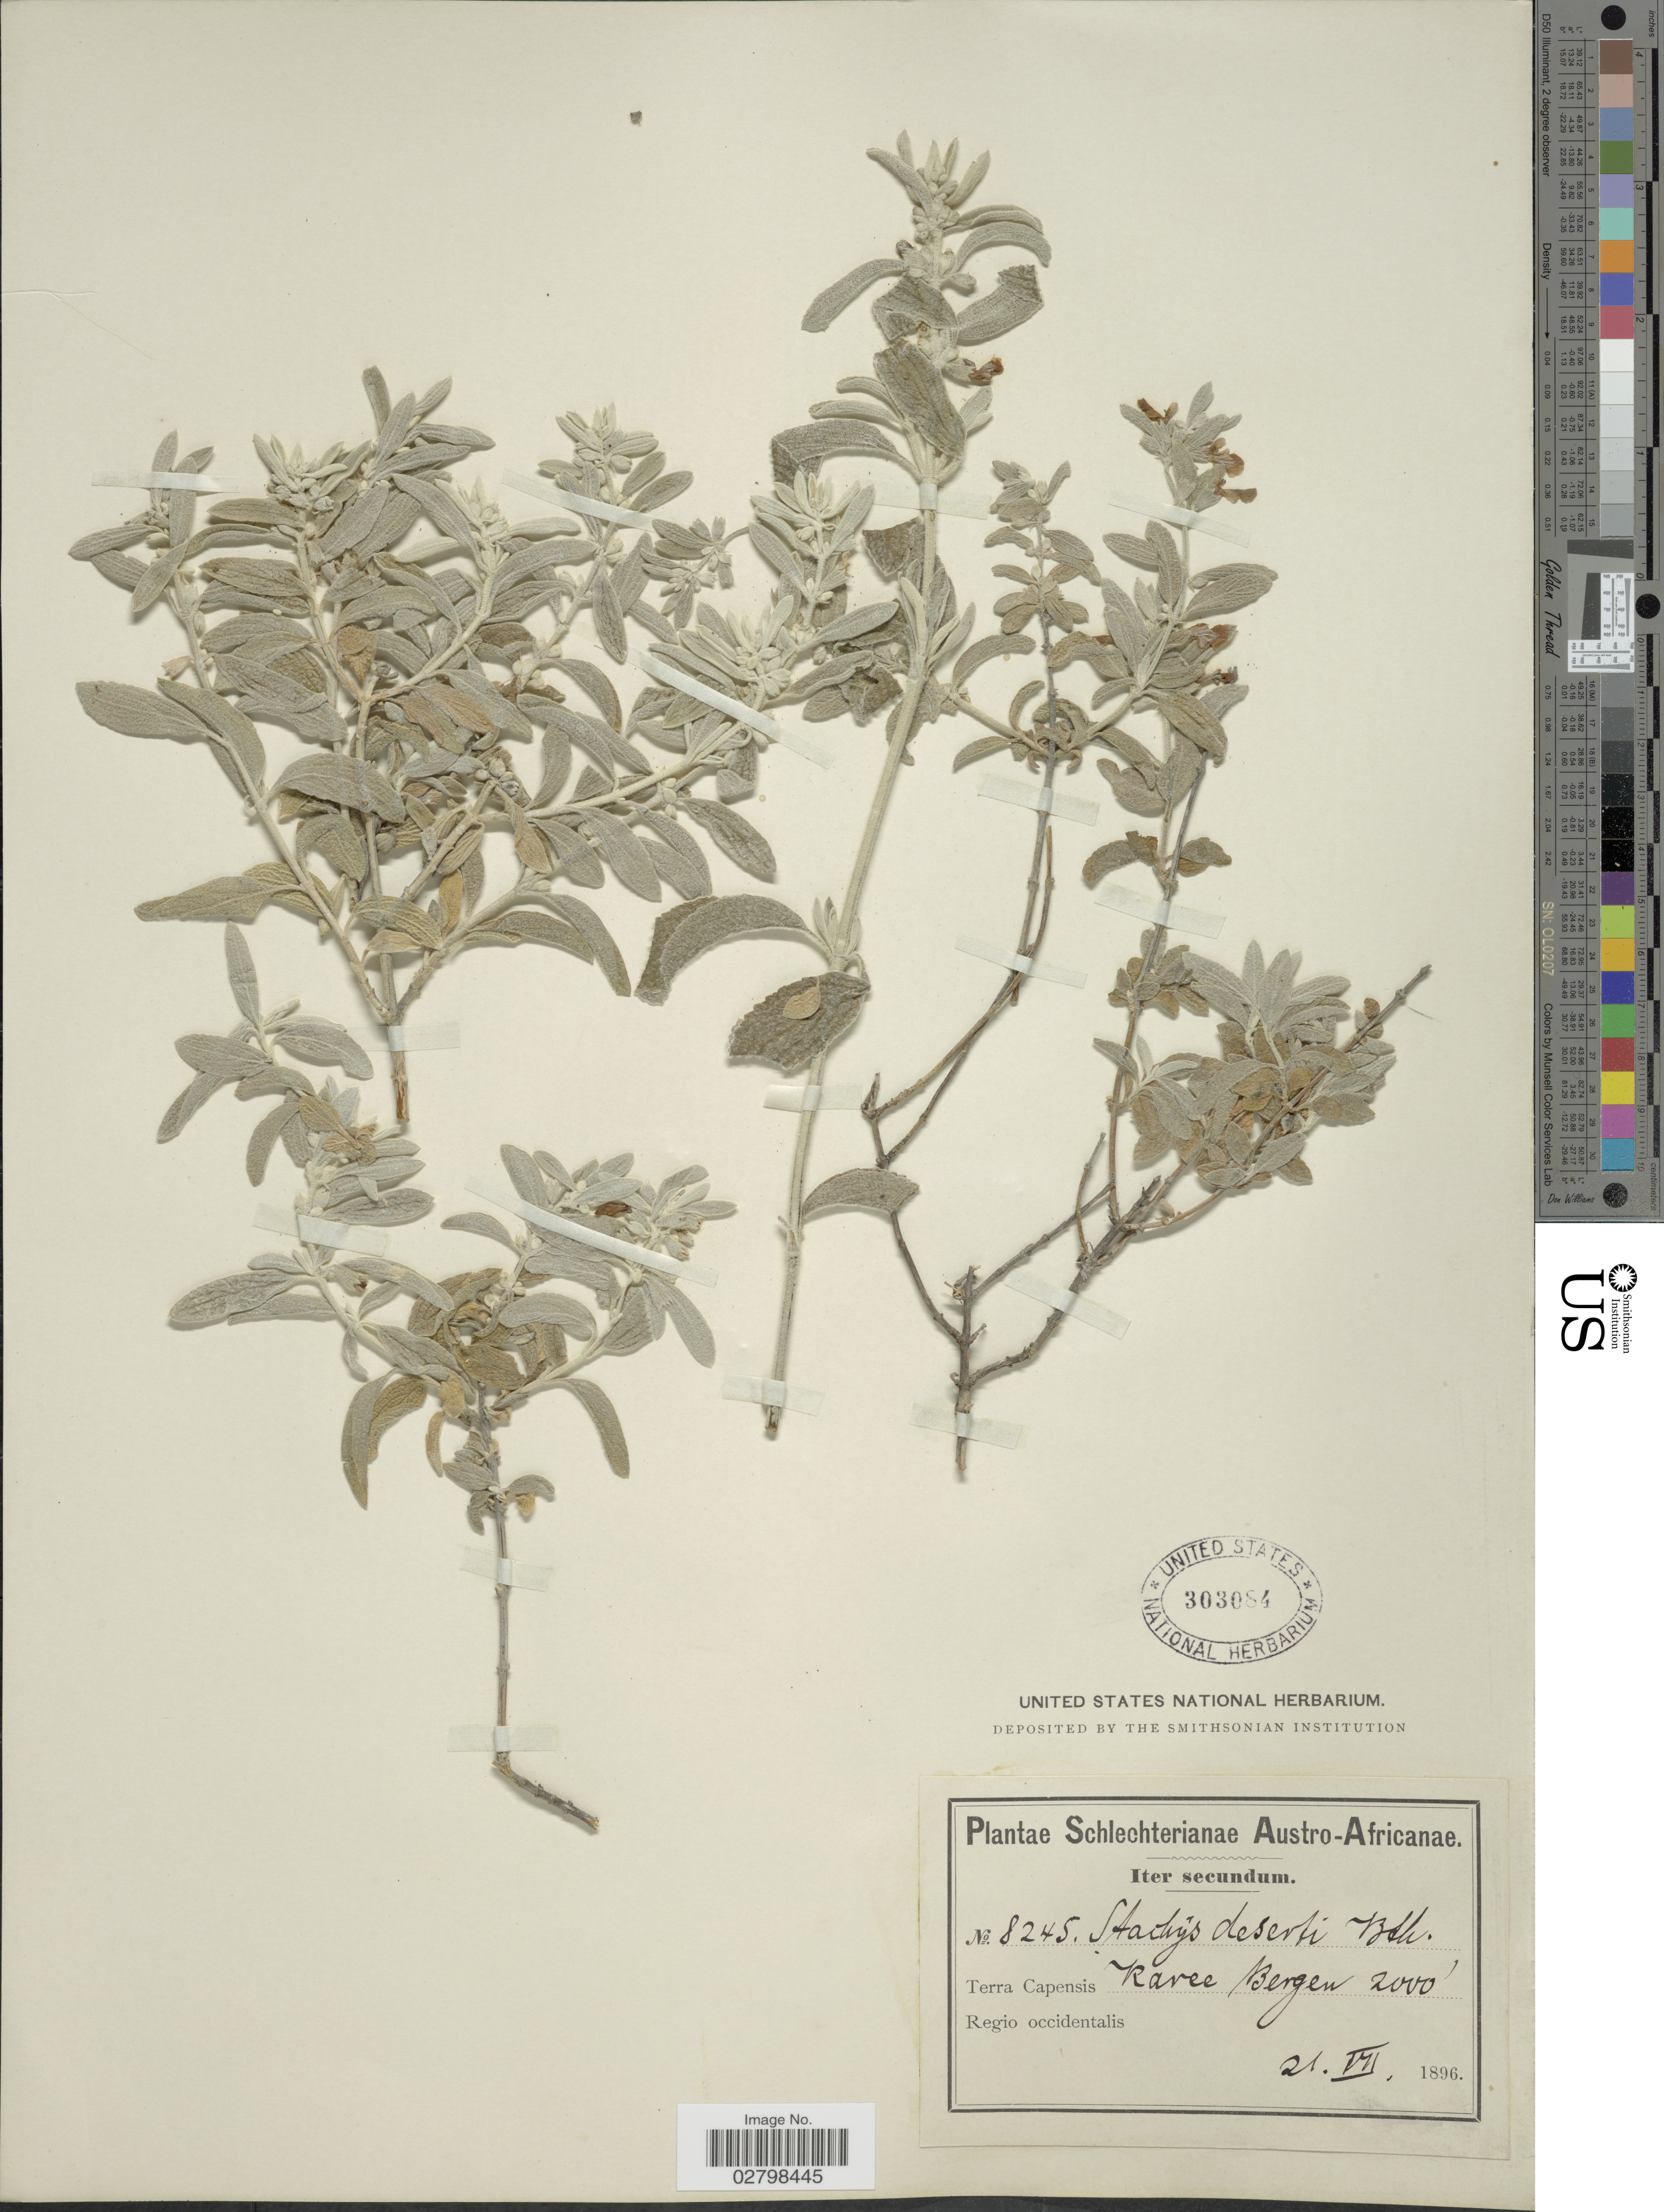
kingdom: Plantae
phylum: Tracheophyta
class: Magnoliopsida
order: Lamiales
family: Lamiaceae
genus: Stachys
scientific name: Stachys deserti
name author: Benth.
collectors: Schlechter, --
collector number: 8245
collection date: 1896-07-21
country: South Africa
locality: Austro-Africanae. Terra Capensis. Regio occidentalis. Karee Bergen.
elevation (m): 610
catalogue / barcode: US 303084